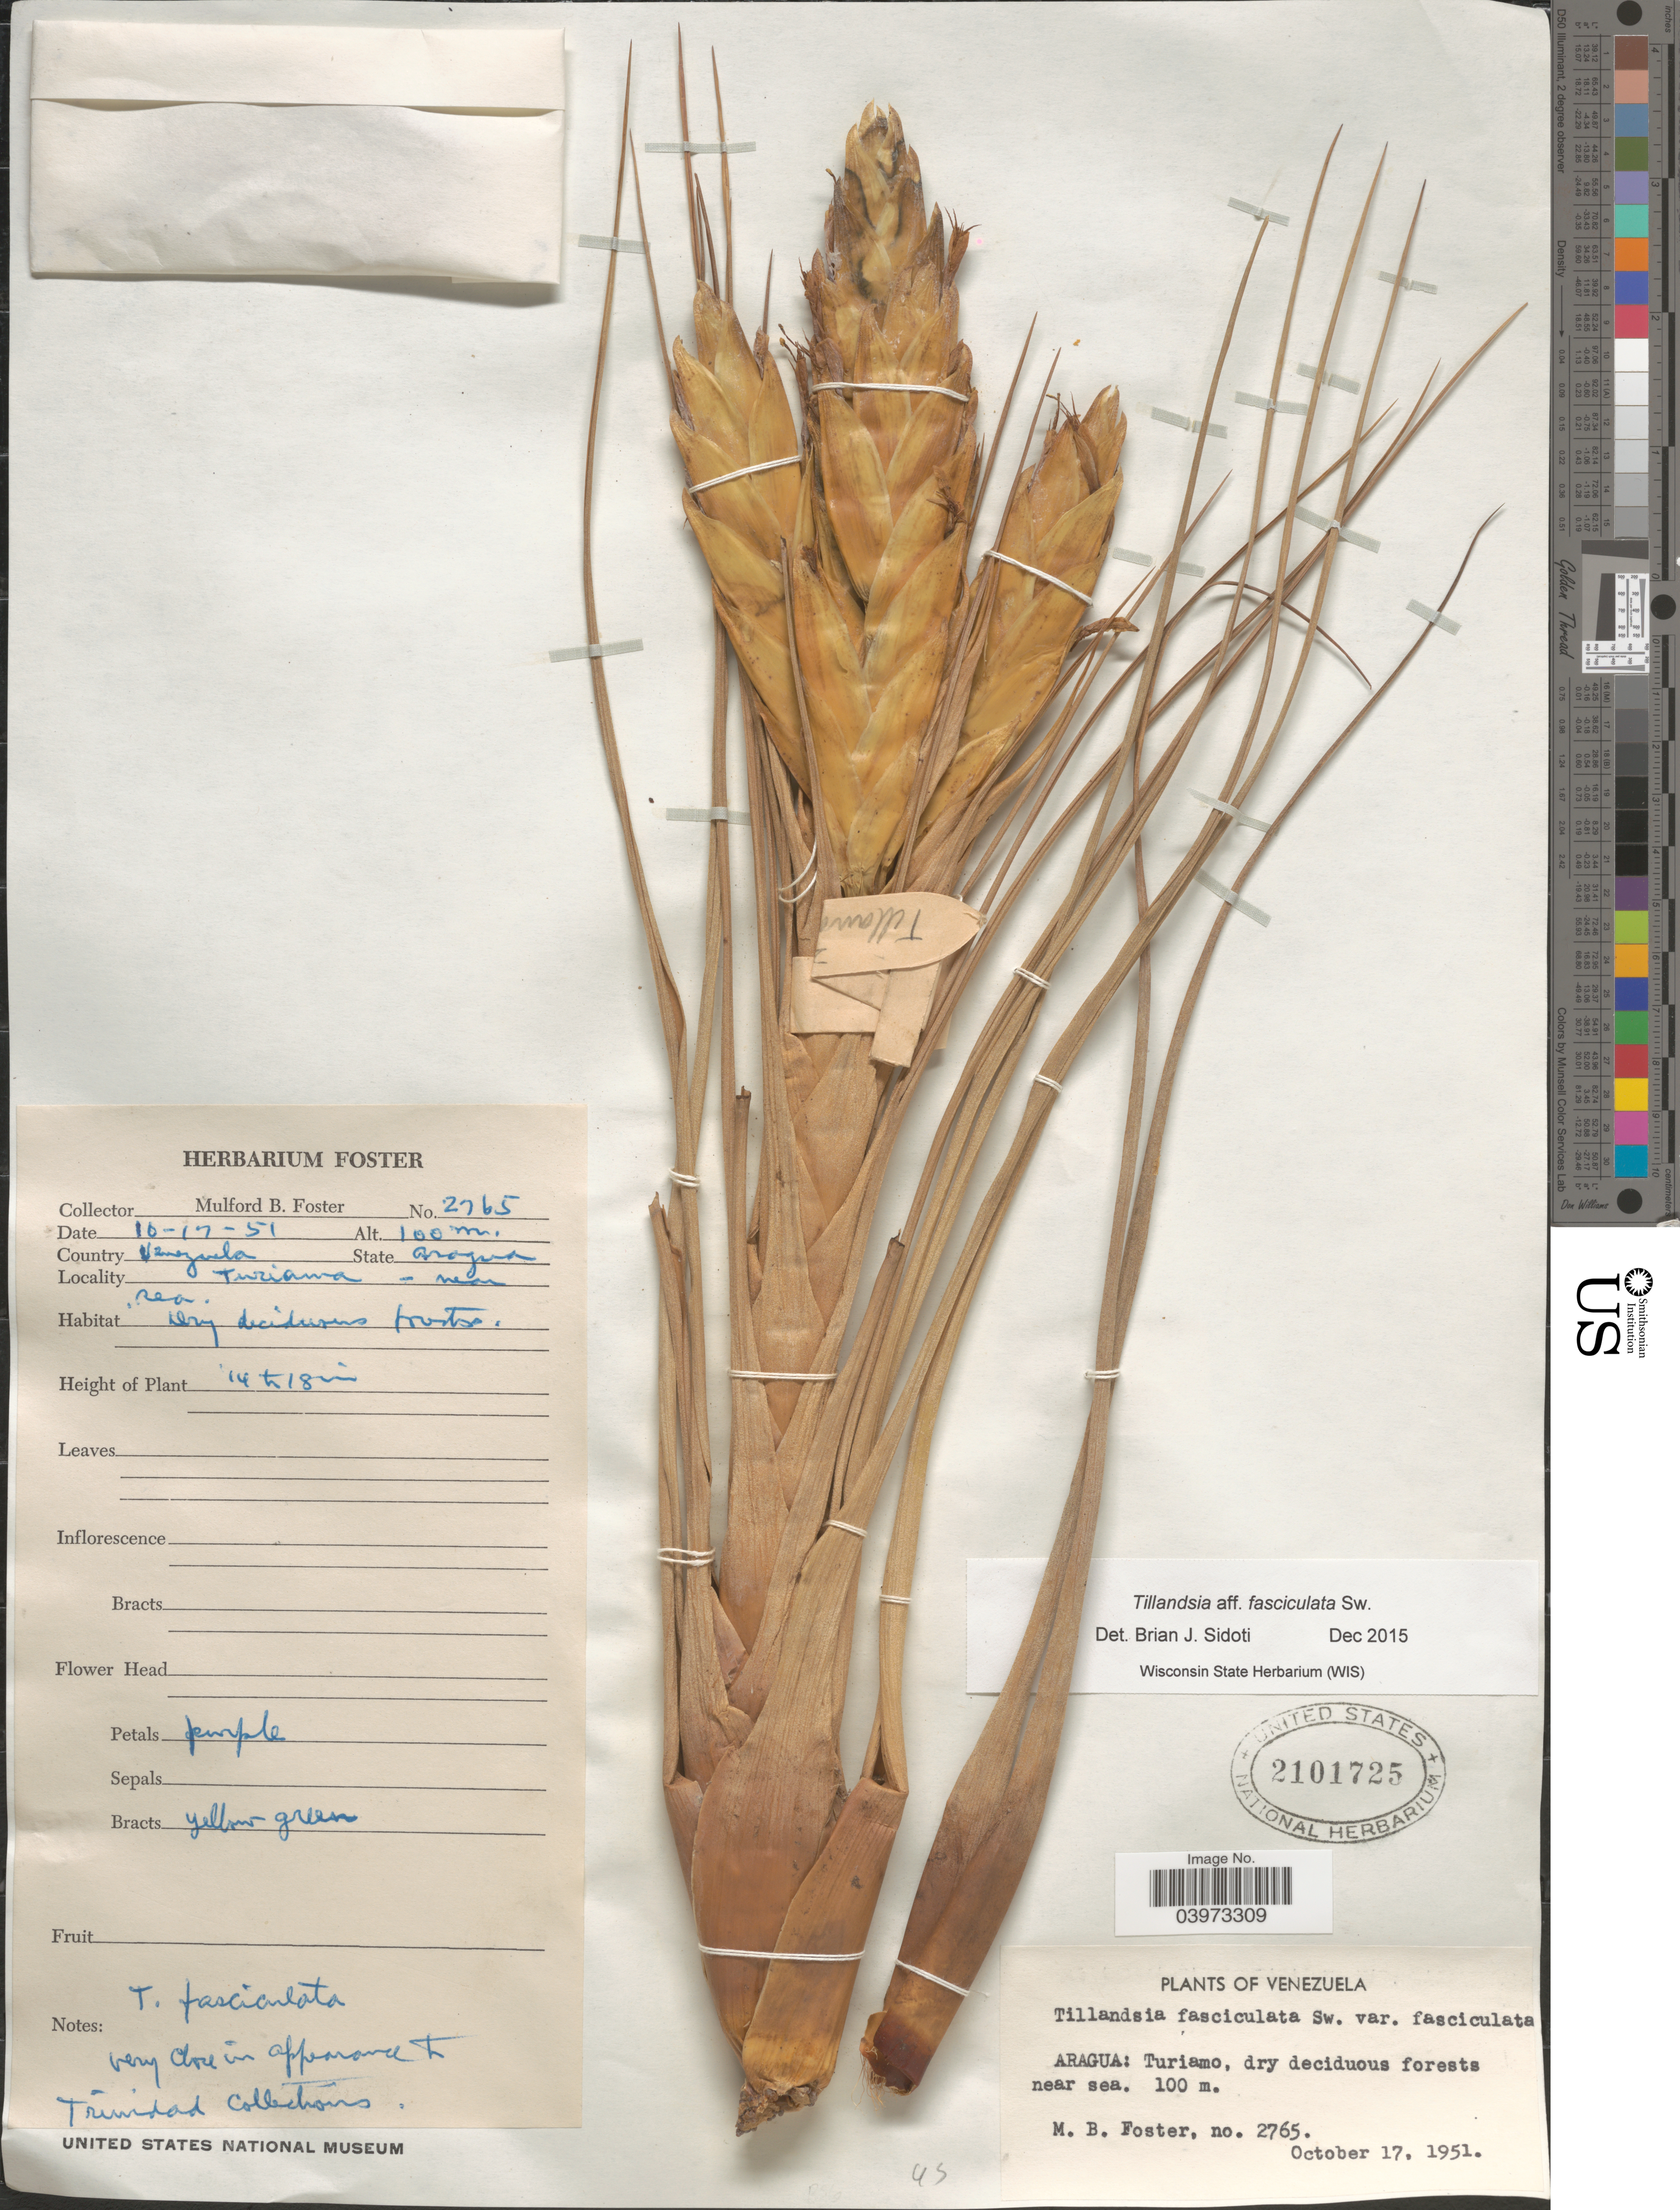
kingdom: Plantae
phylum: Tracheophyta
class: Liliopsida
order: Poales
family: Bromeliaceae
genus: Tillandsia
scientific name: Tillandsia fasciculata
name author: Sw.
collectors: M. B. Foster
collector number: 2765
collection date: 1951-10-17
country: Venezuela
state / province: Aragua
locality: Turiamo, dry deciduous forests near sea.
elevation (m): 100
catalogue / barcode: US 2101725